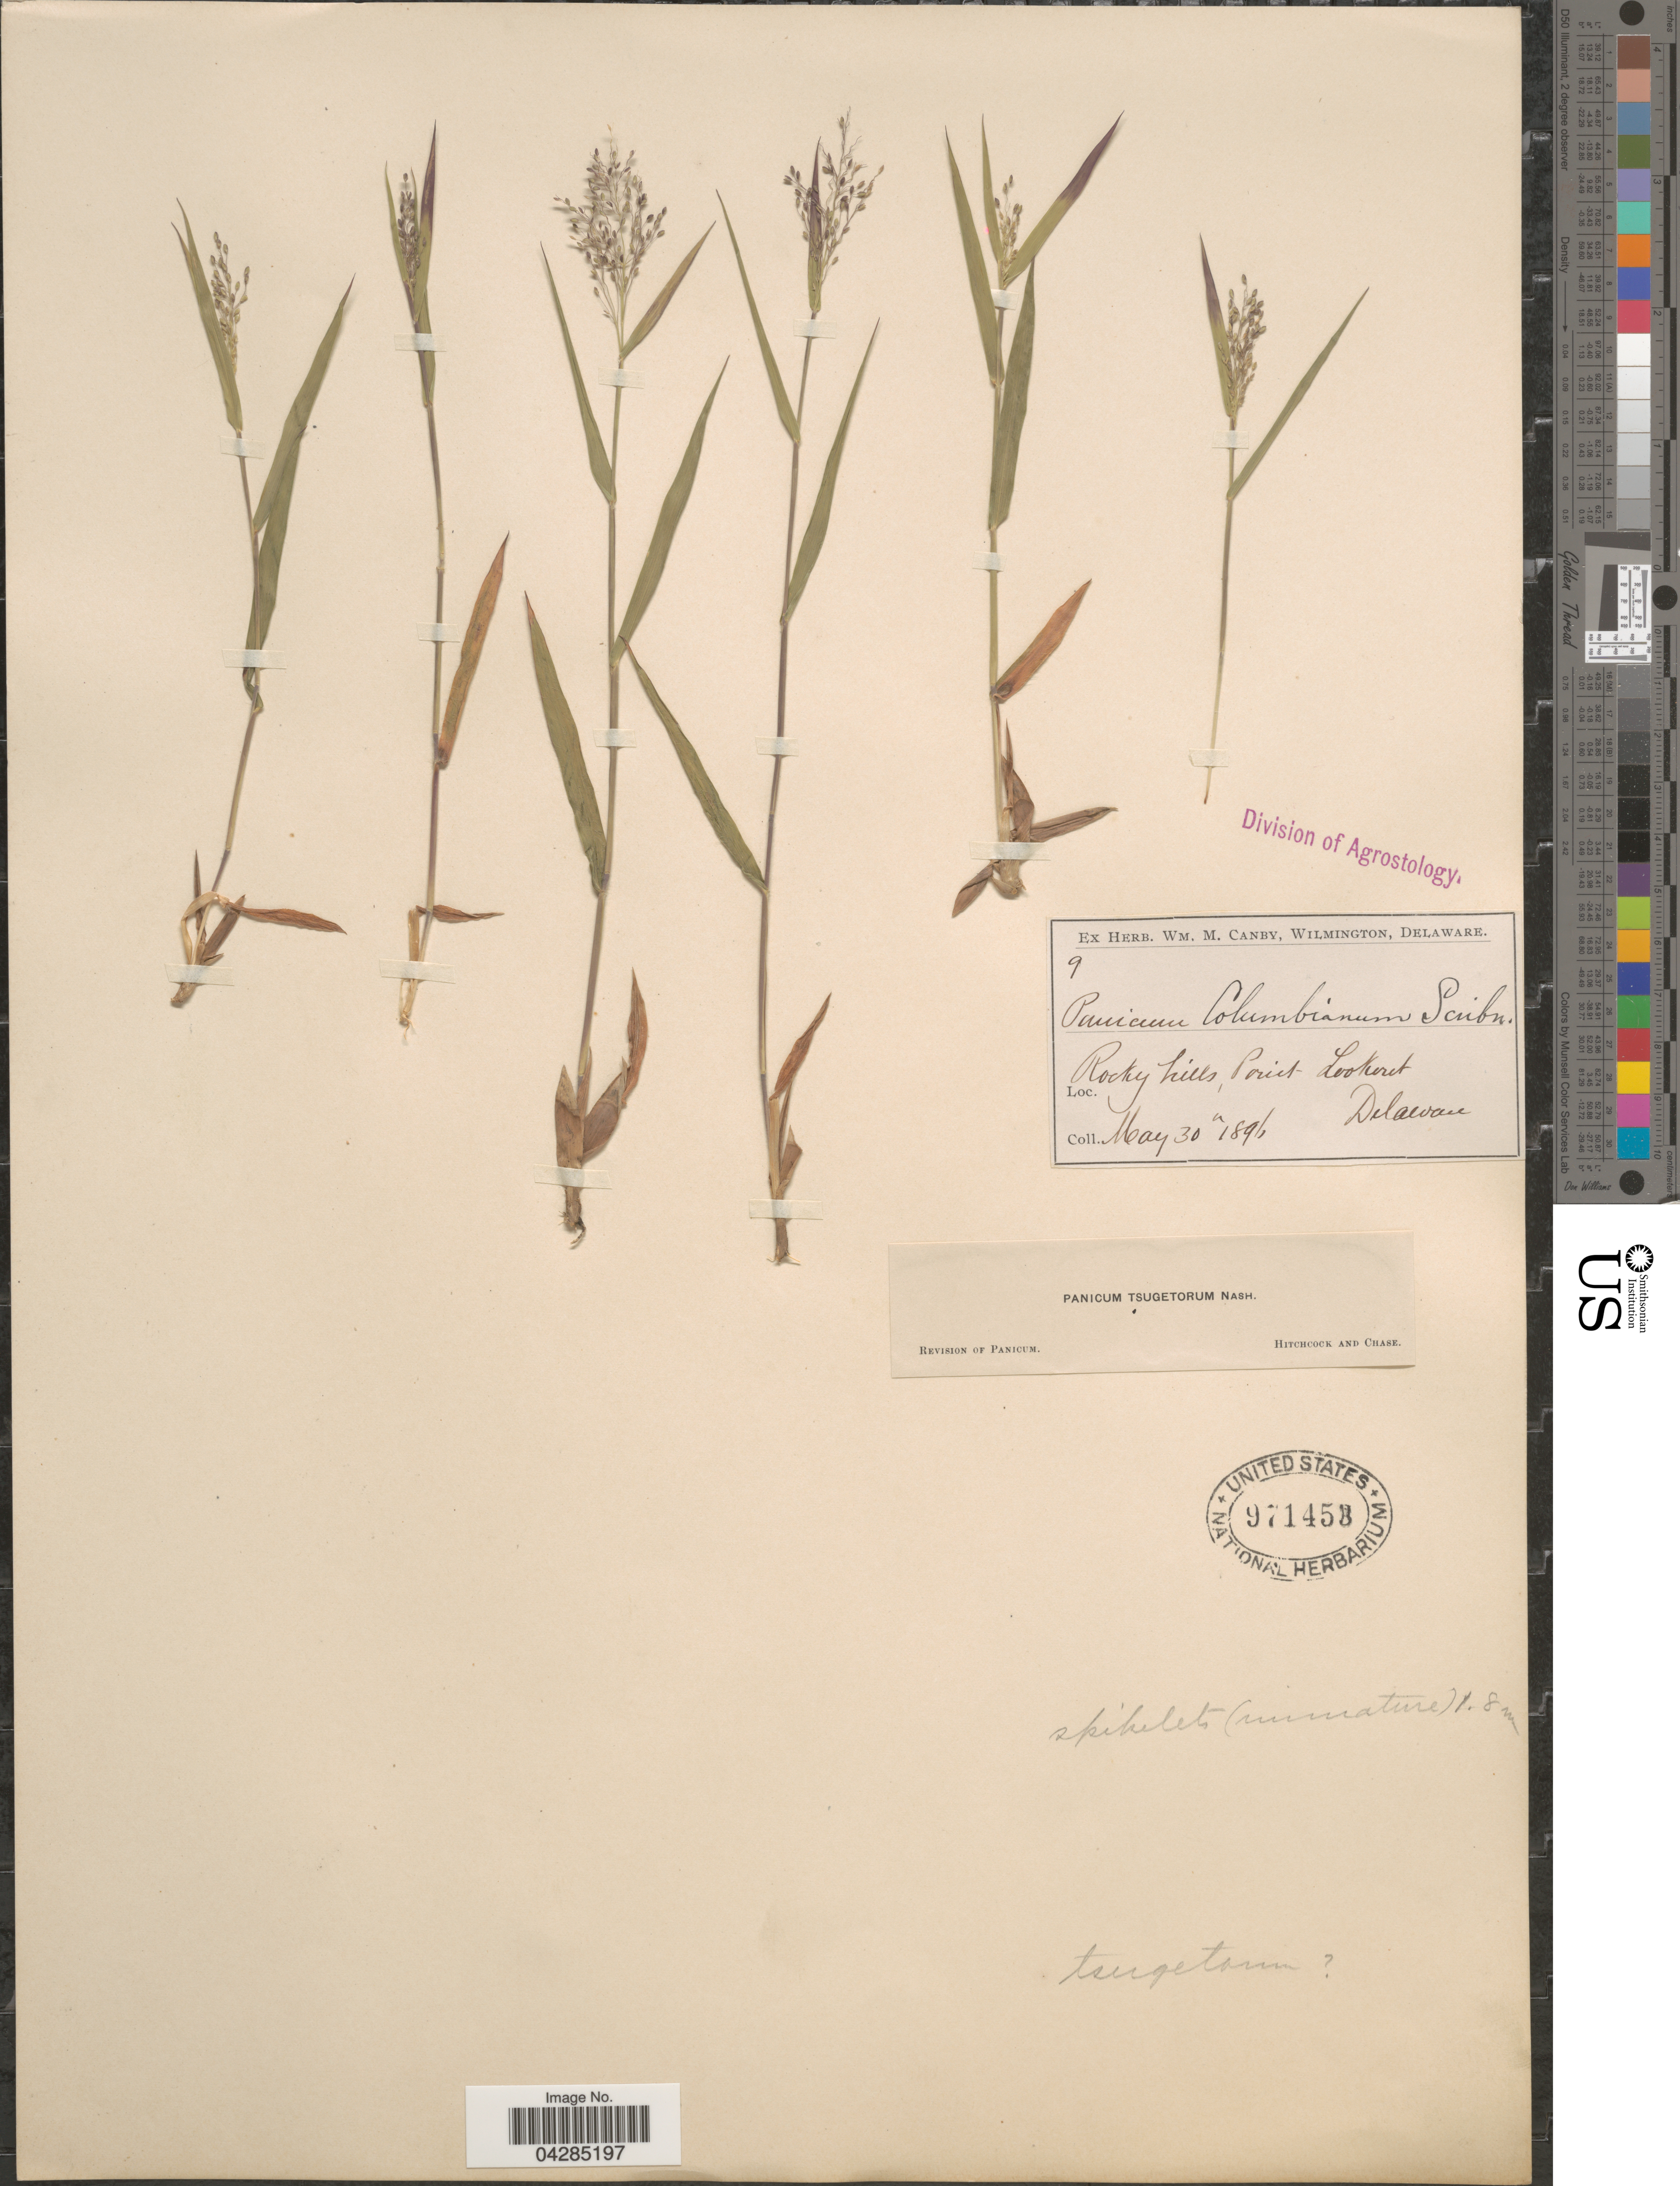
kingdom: Plantae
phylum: Tracheophyta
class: Liliopsida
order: Poales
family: Poaceae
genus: Dichanthelium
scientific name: Dichanthelium portoricense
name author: (Desv. ex Ham.) B.F. Hansen & Wunderlin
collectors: ex herb. W.M. Canby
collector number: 9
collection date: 1896-05-30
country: United States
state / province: Delaware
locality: Rocky hills, Point Lookout.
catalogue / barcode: US 971458